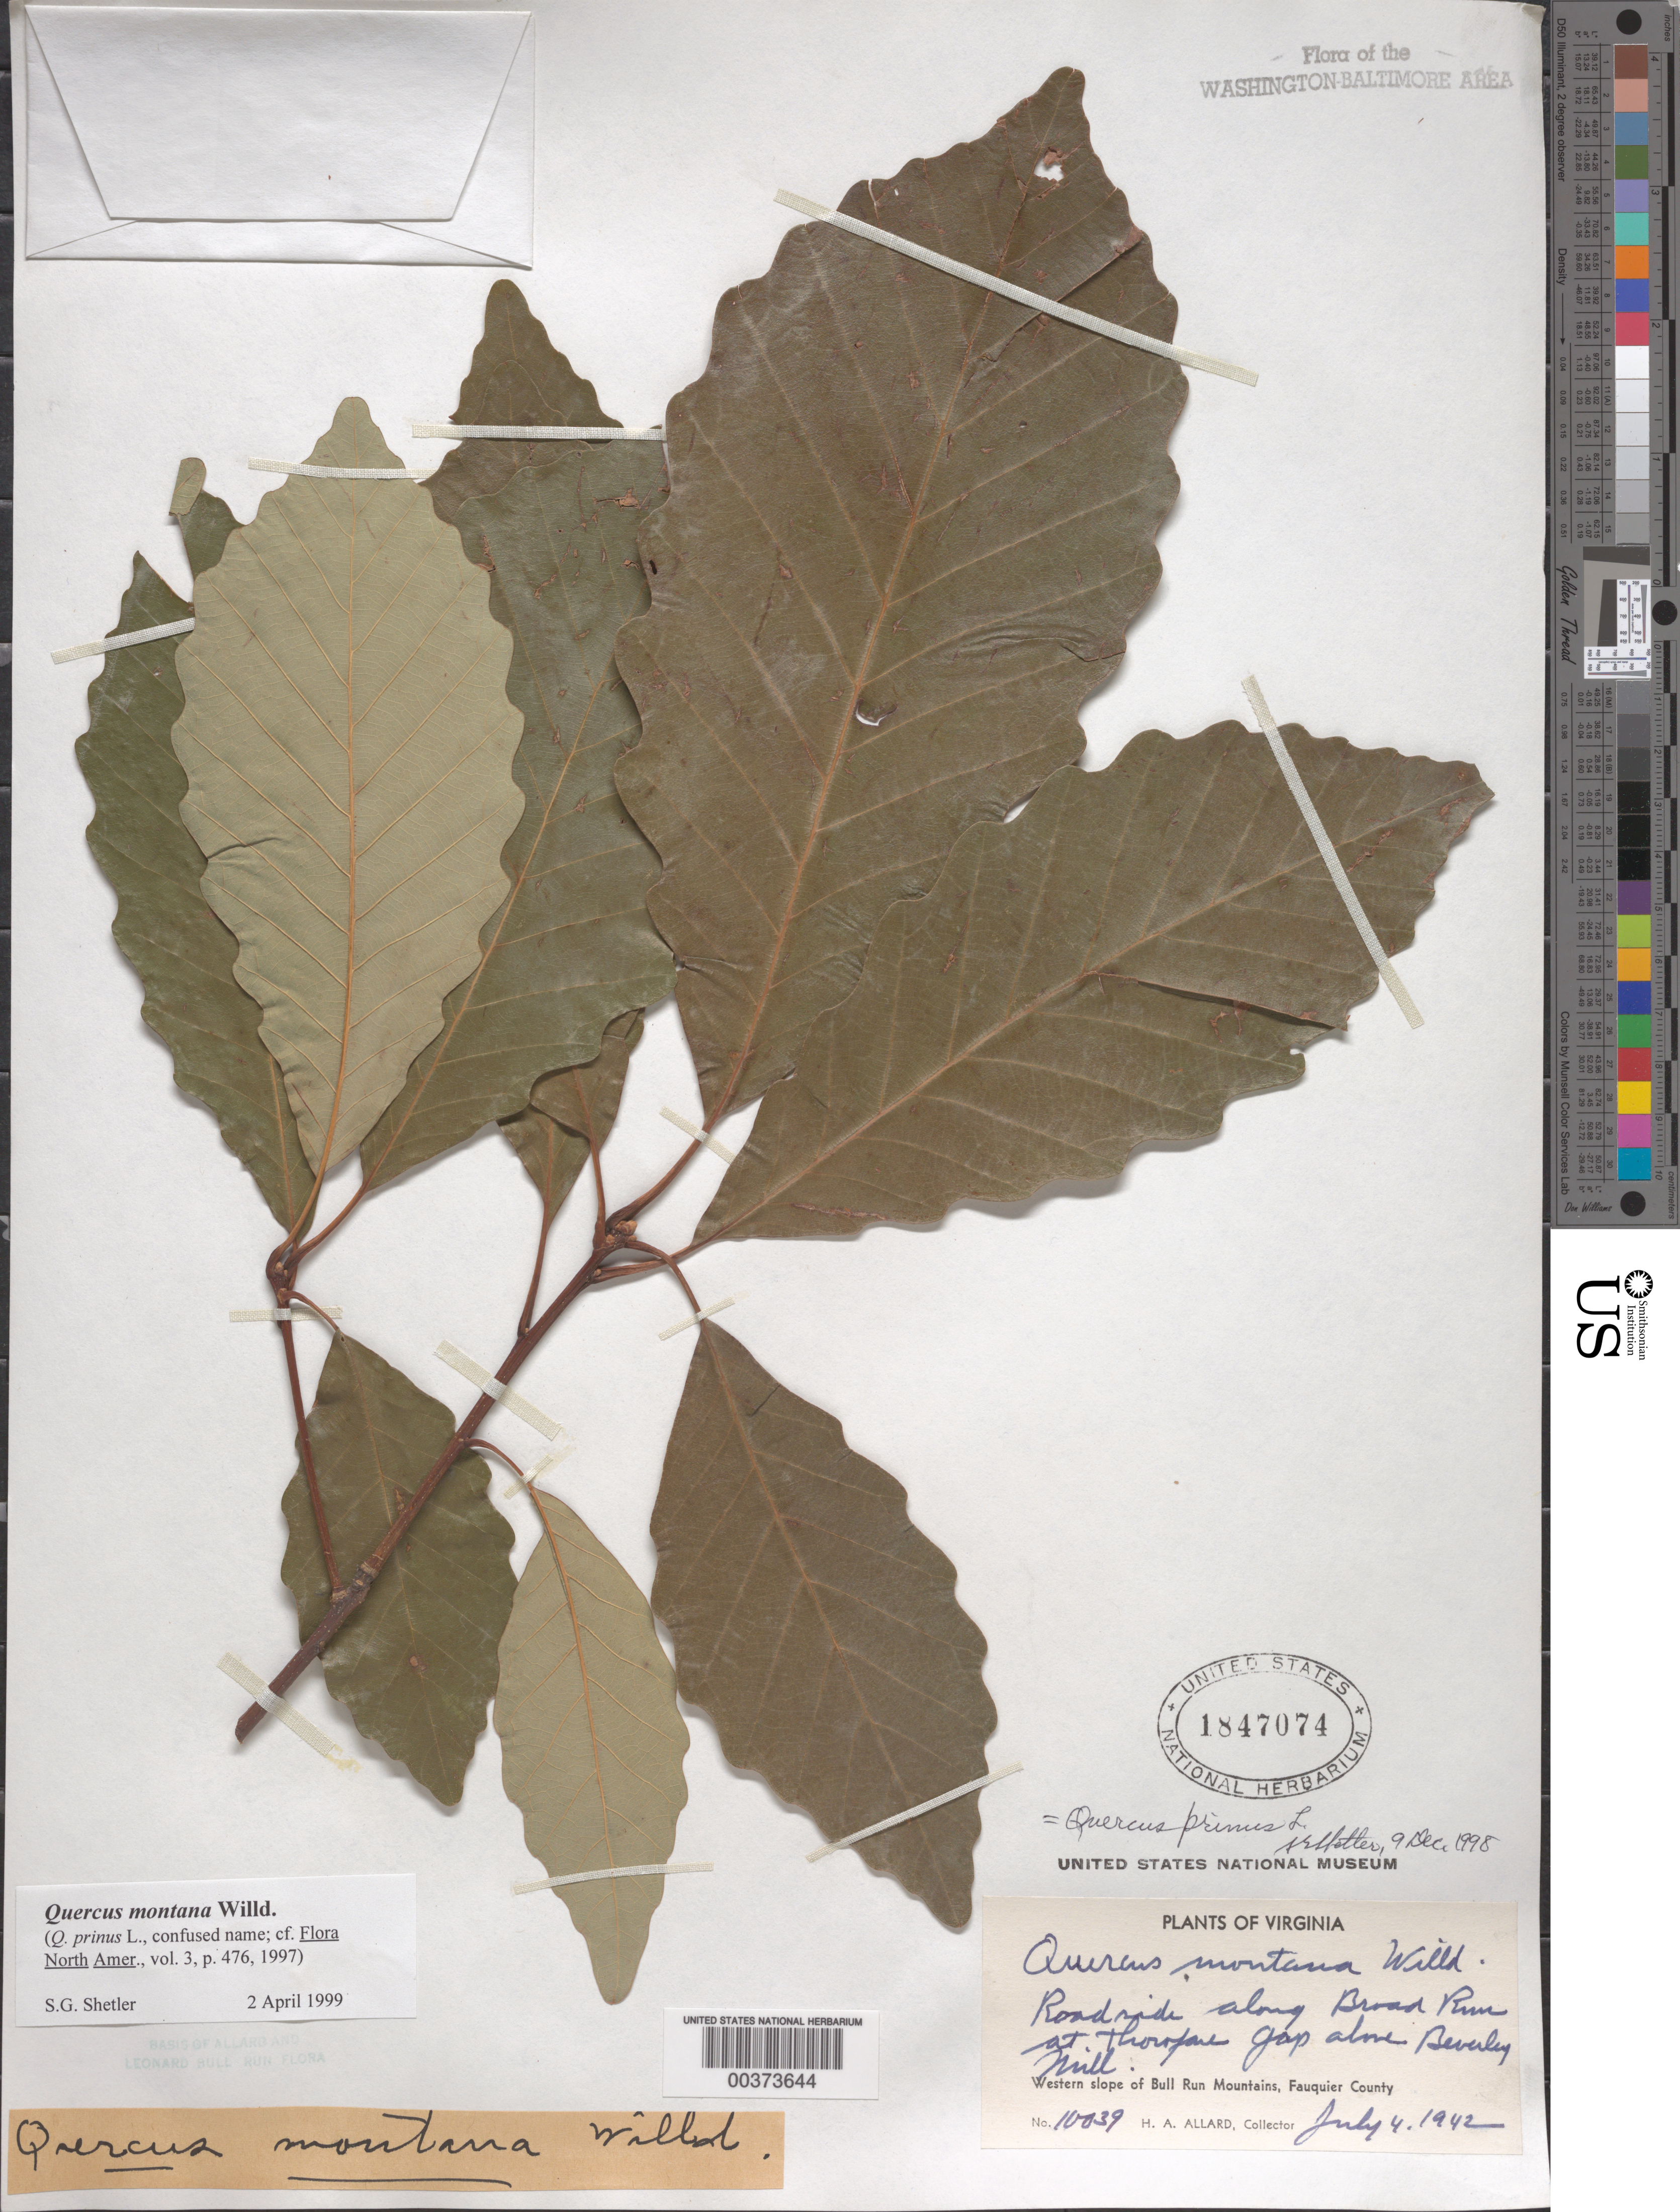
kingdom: Plantae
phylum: Tracheophyta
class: Magnoliopsida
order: Fagales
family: Fagaceae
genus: Quercus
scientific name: Quercus montana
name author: Willd.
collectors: H. A. Allard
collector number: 10039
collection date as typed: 04 Jul 1942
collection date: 1942-07-04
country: United States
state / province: Virginia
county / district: Fauquier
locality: Broad Run, Thorofare Gap, above Beverley Mill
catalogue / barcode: US 1847074